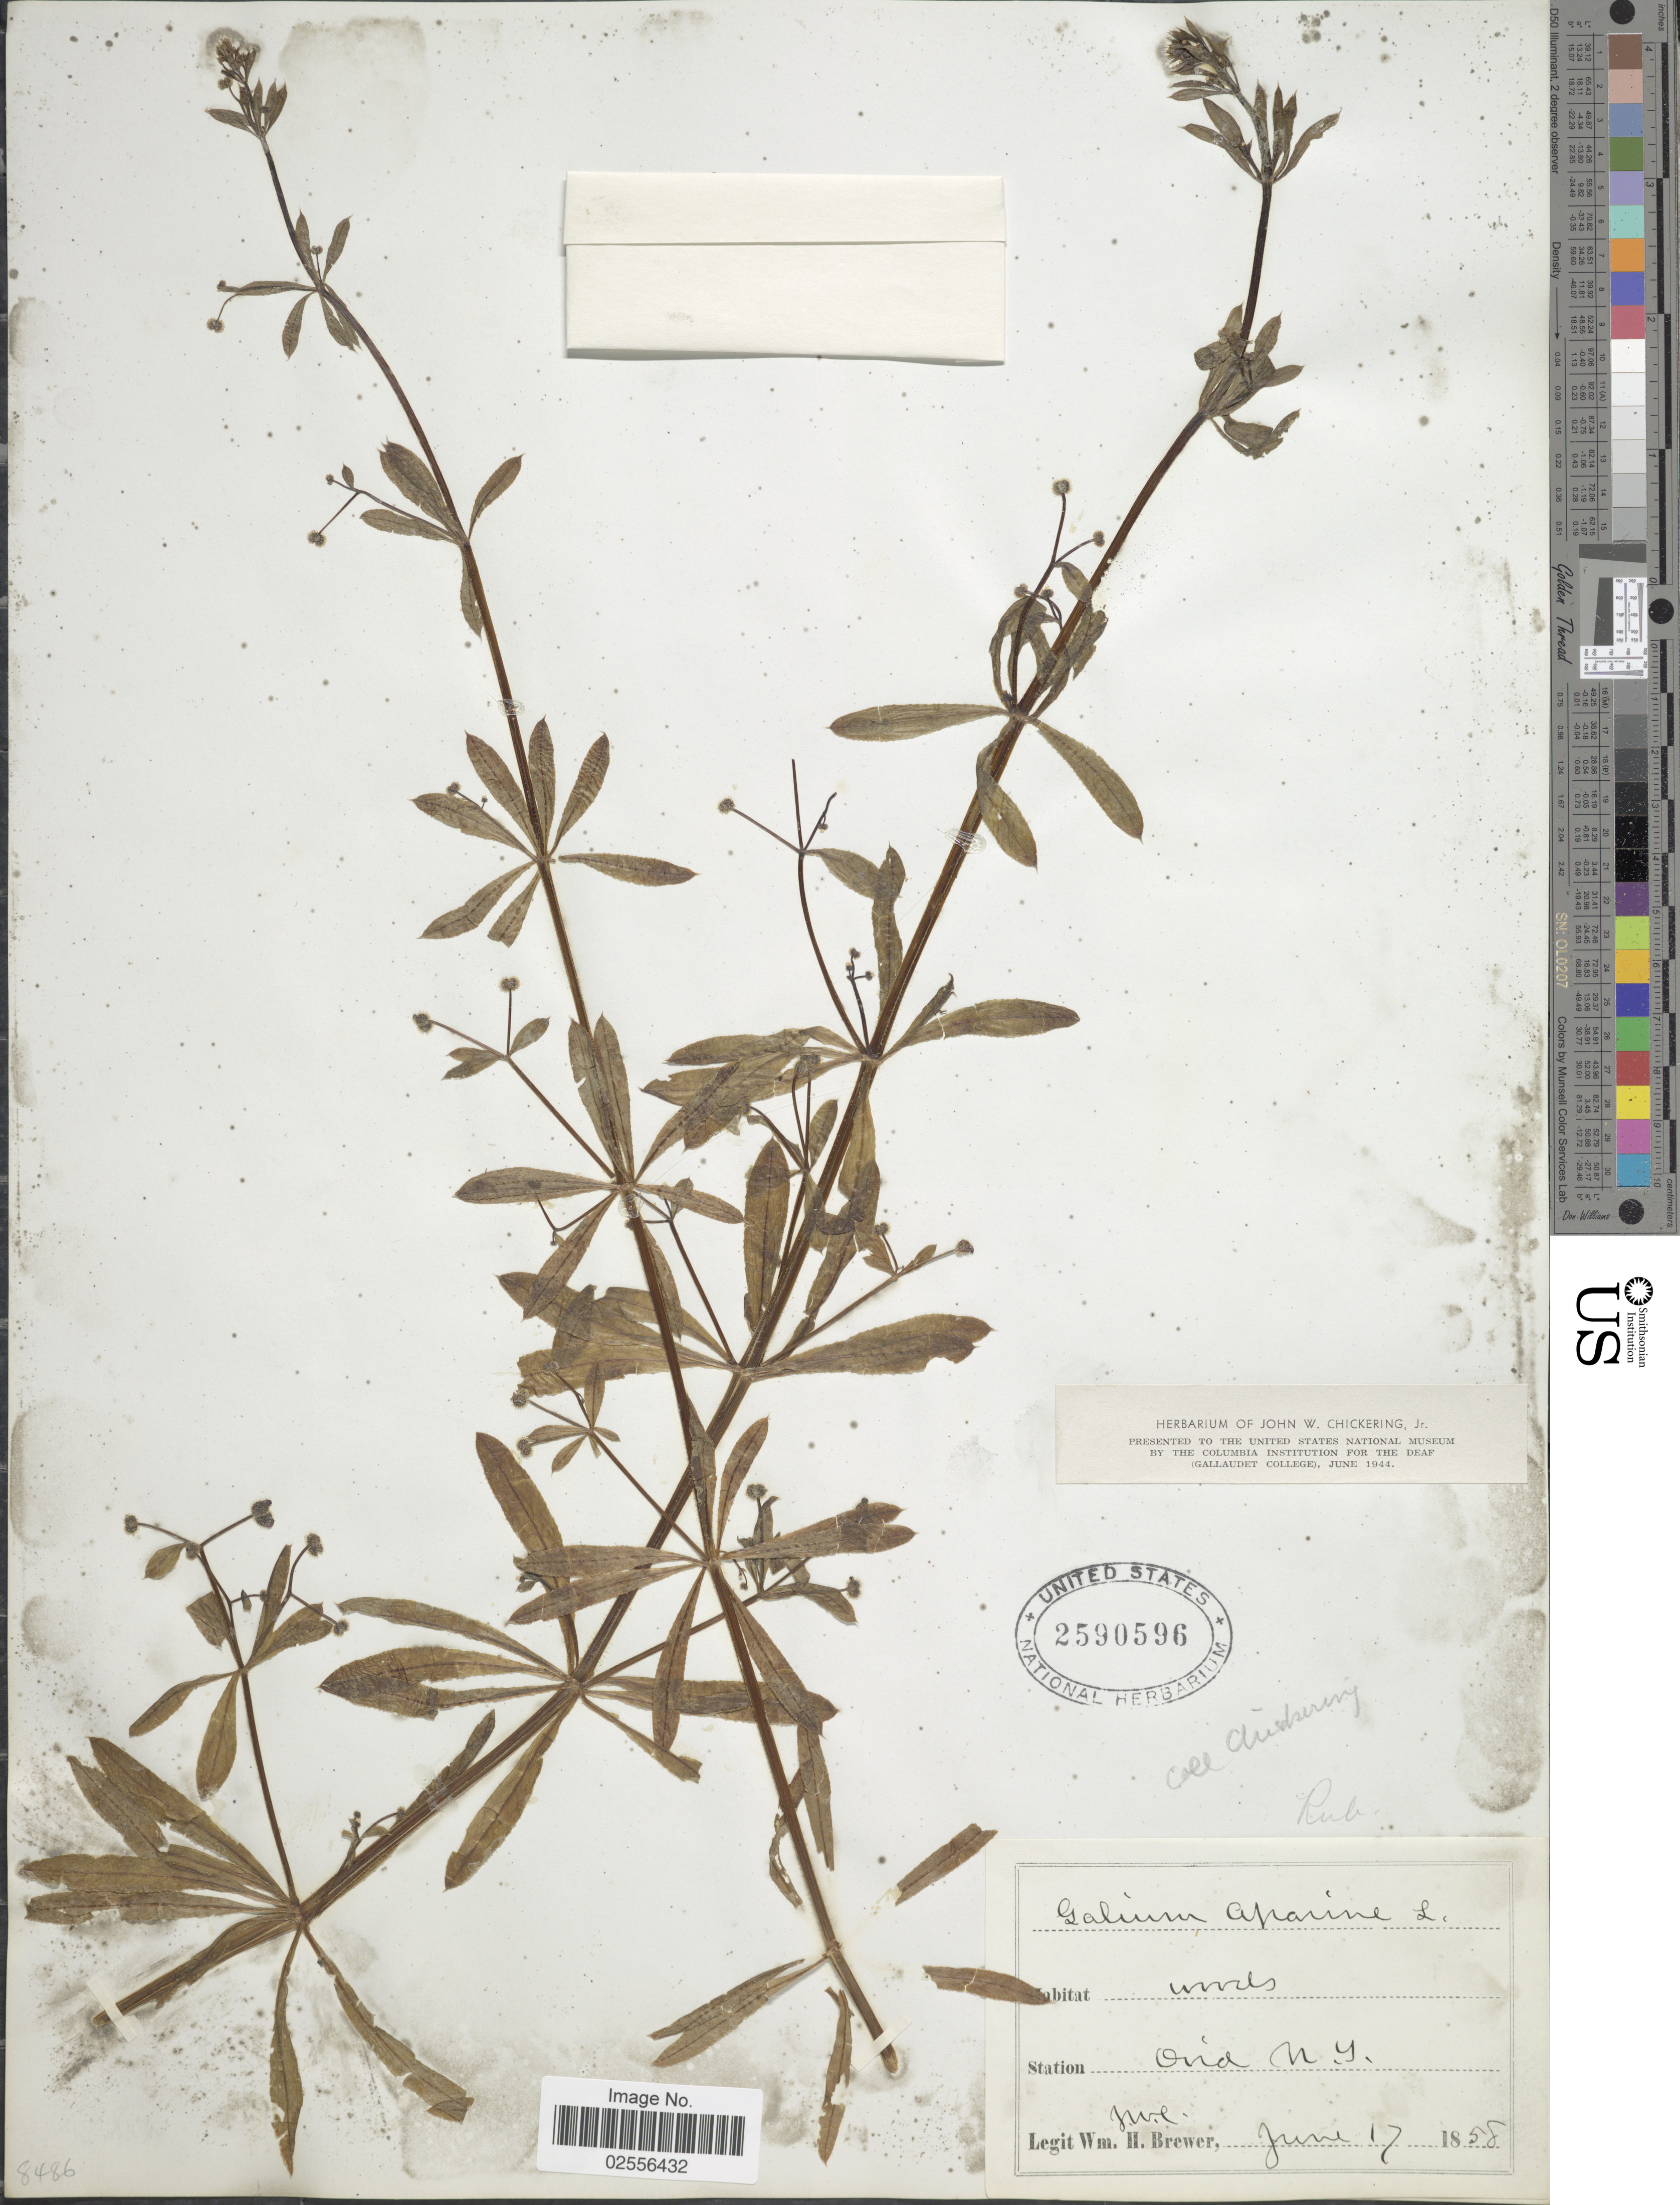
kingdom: Plantae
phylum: Tracheophyta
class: Magnoliopsida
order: Gentianales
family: Rubiaceae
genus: Galium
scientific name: Galium aparine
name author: L.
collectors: W. H. Brewer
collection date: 1858-06-17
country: United States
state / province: New York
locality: Ovid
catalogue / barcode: US 2590596